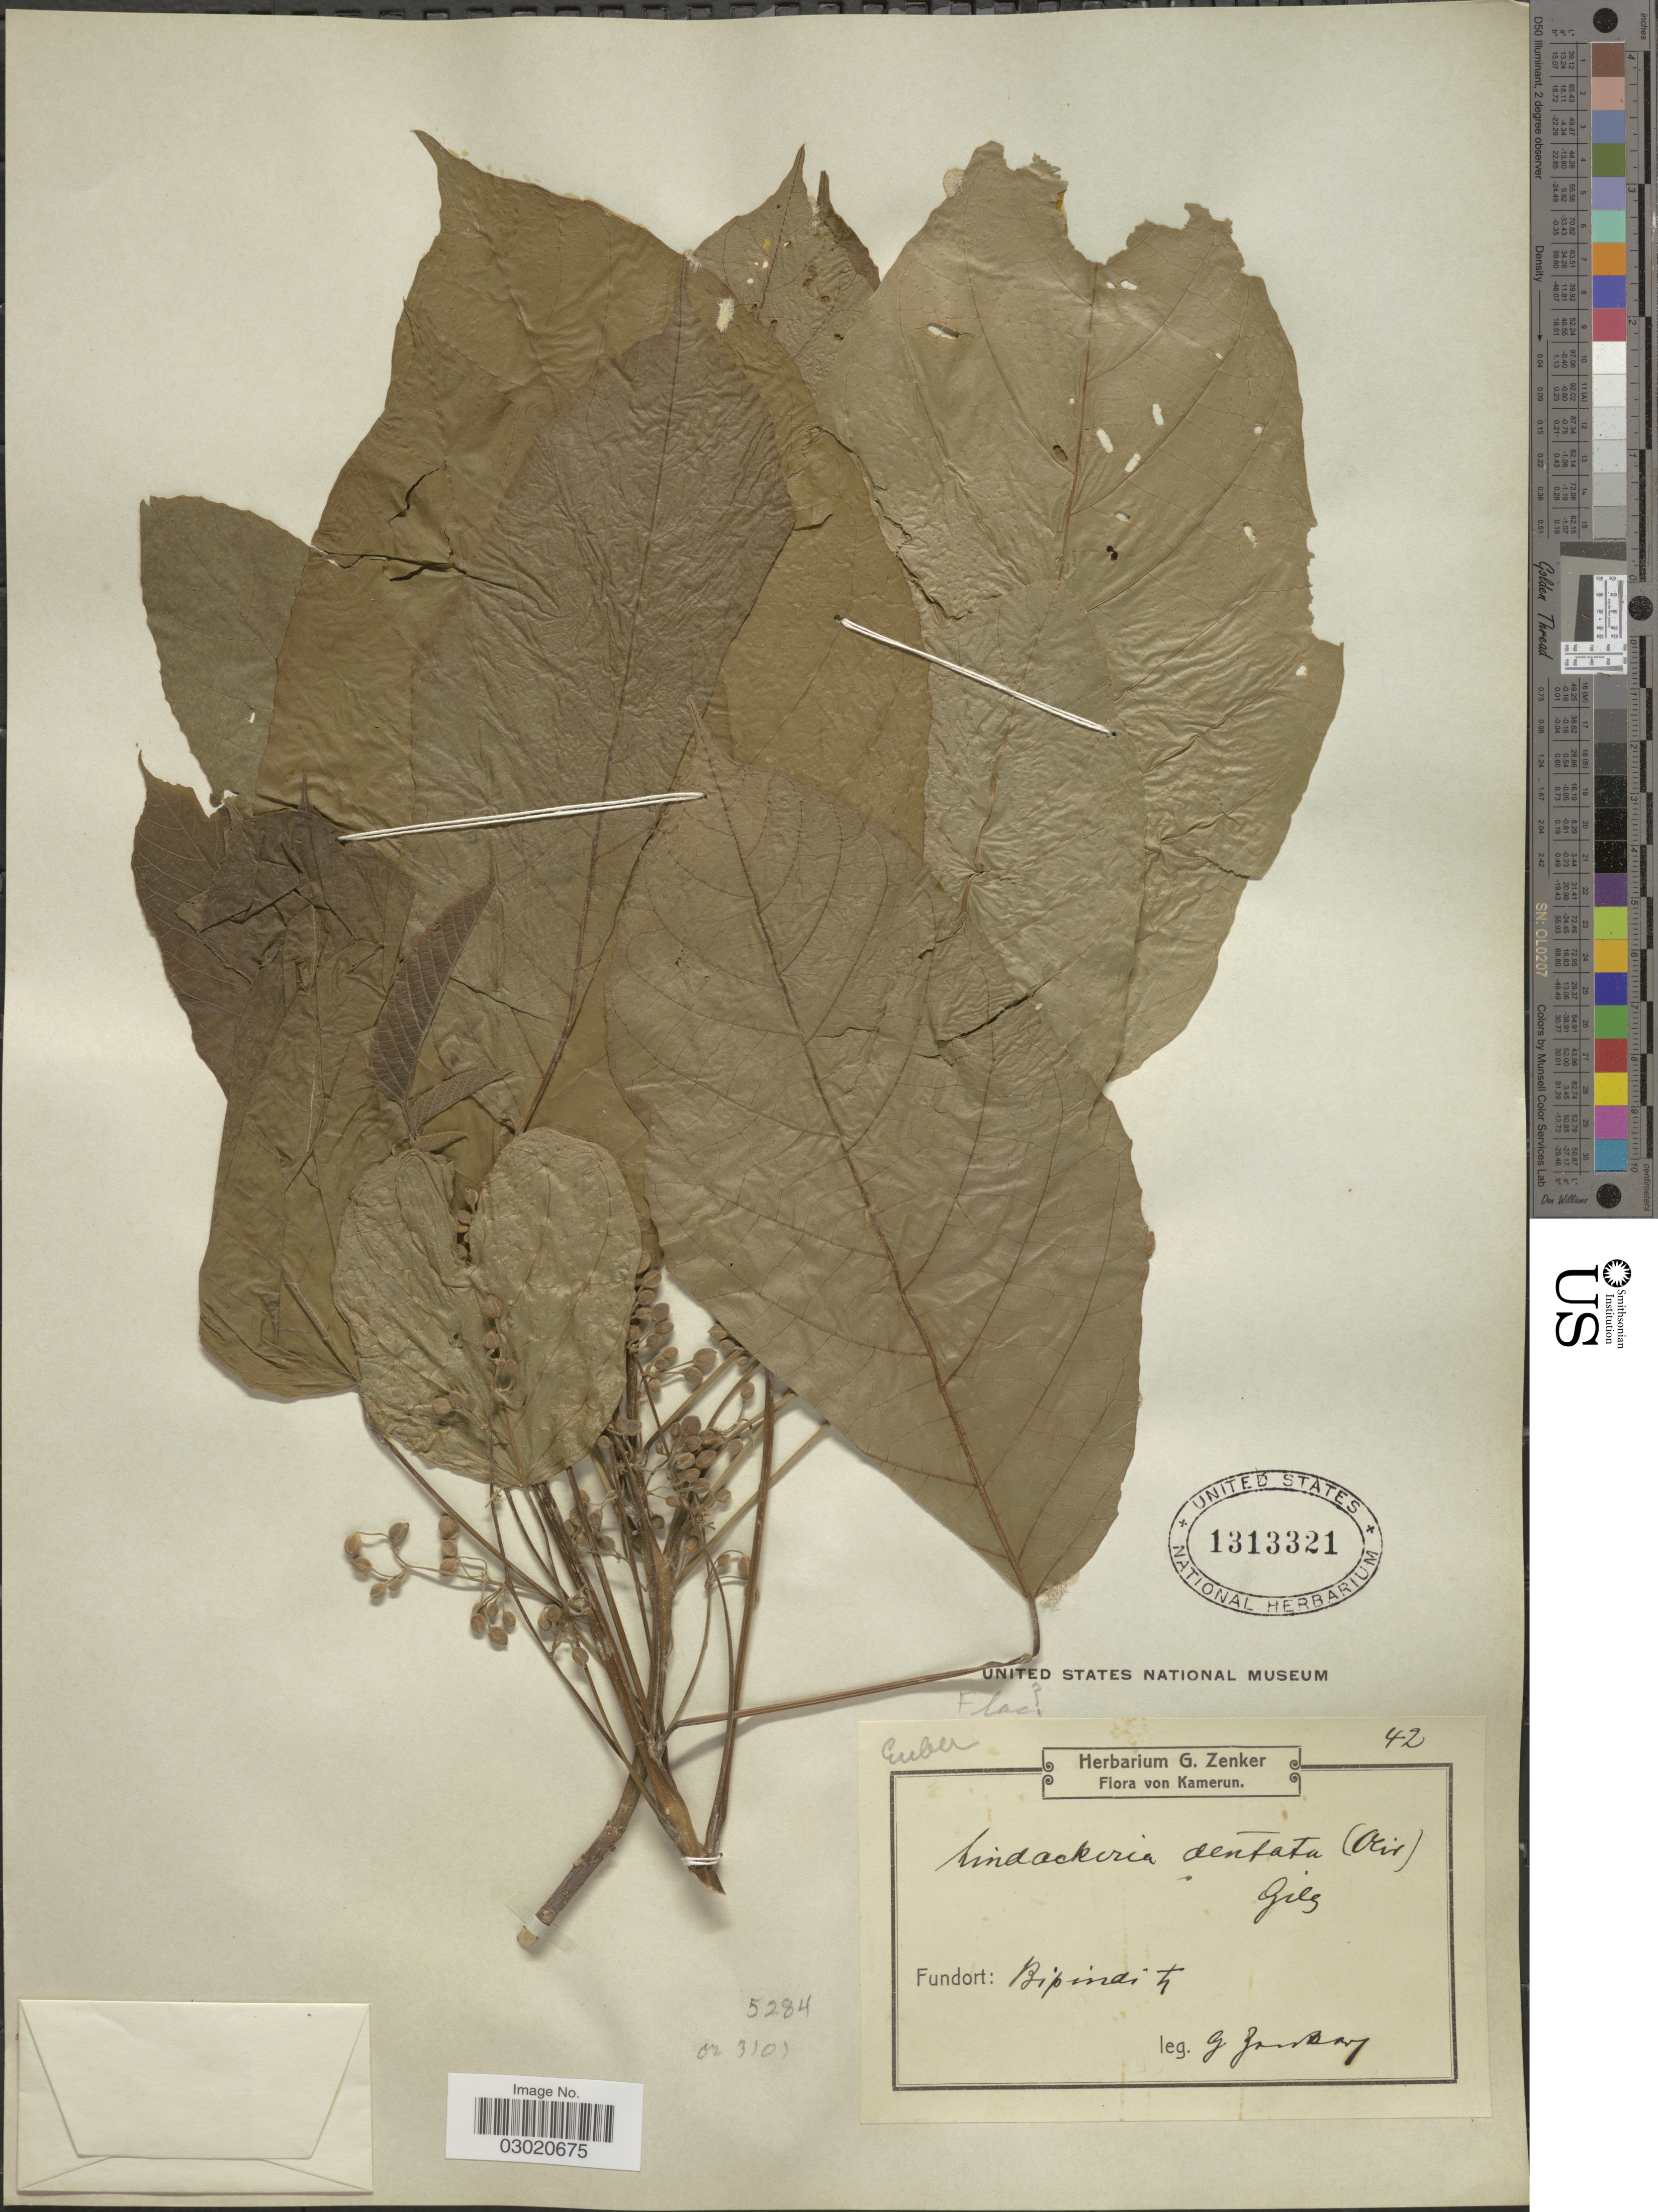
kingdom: Plantae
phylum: Tracheophyta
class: Magnoliopsida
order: Malpighiales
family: Salicaceae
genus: Oncoba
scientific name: Oncoba dentata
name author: Oliv.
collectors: G. A. Zenker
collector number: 42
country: Cameroon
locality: Kamerun, Euba, Fundort: Bipinai.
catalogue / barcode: US 1313321